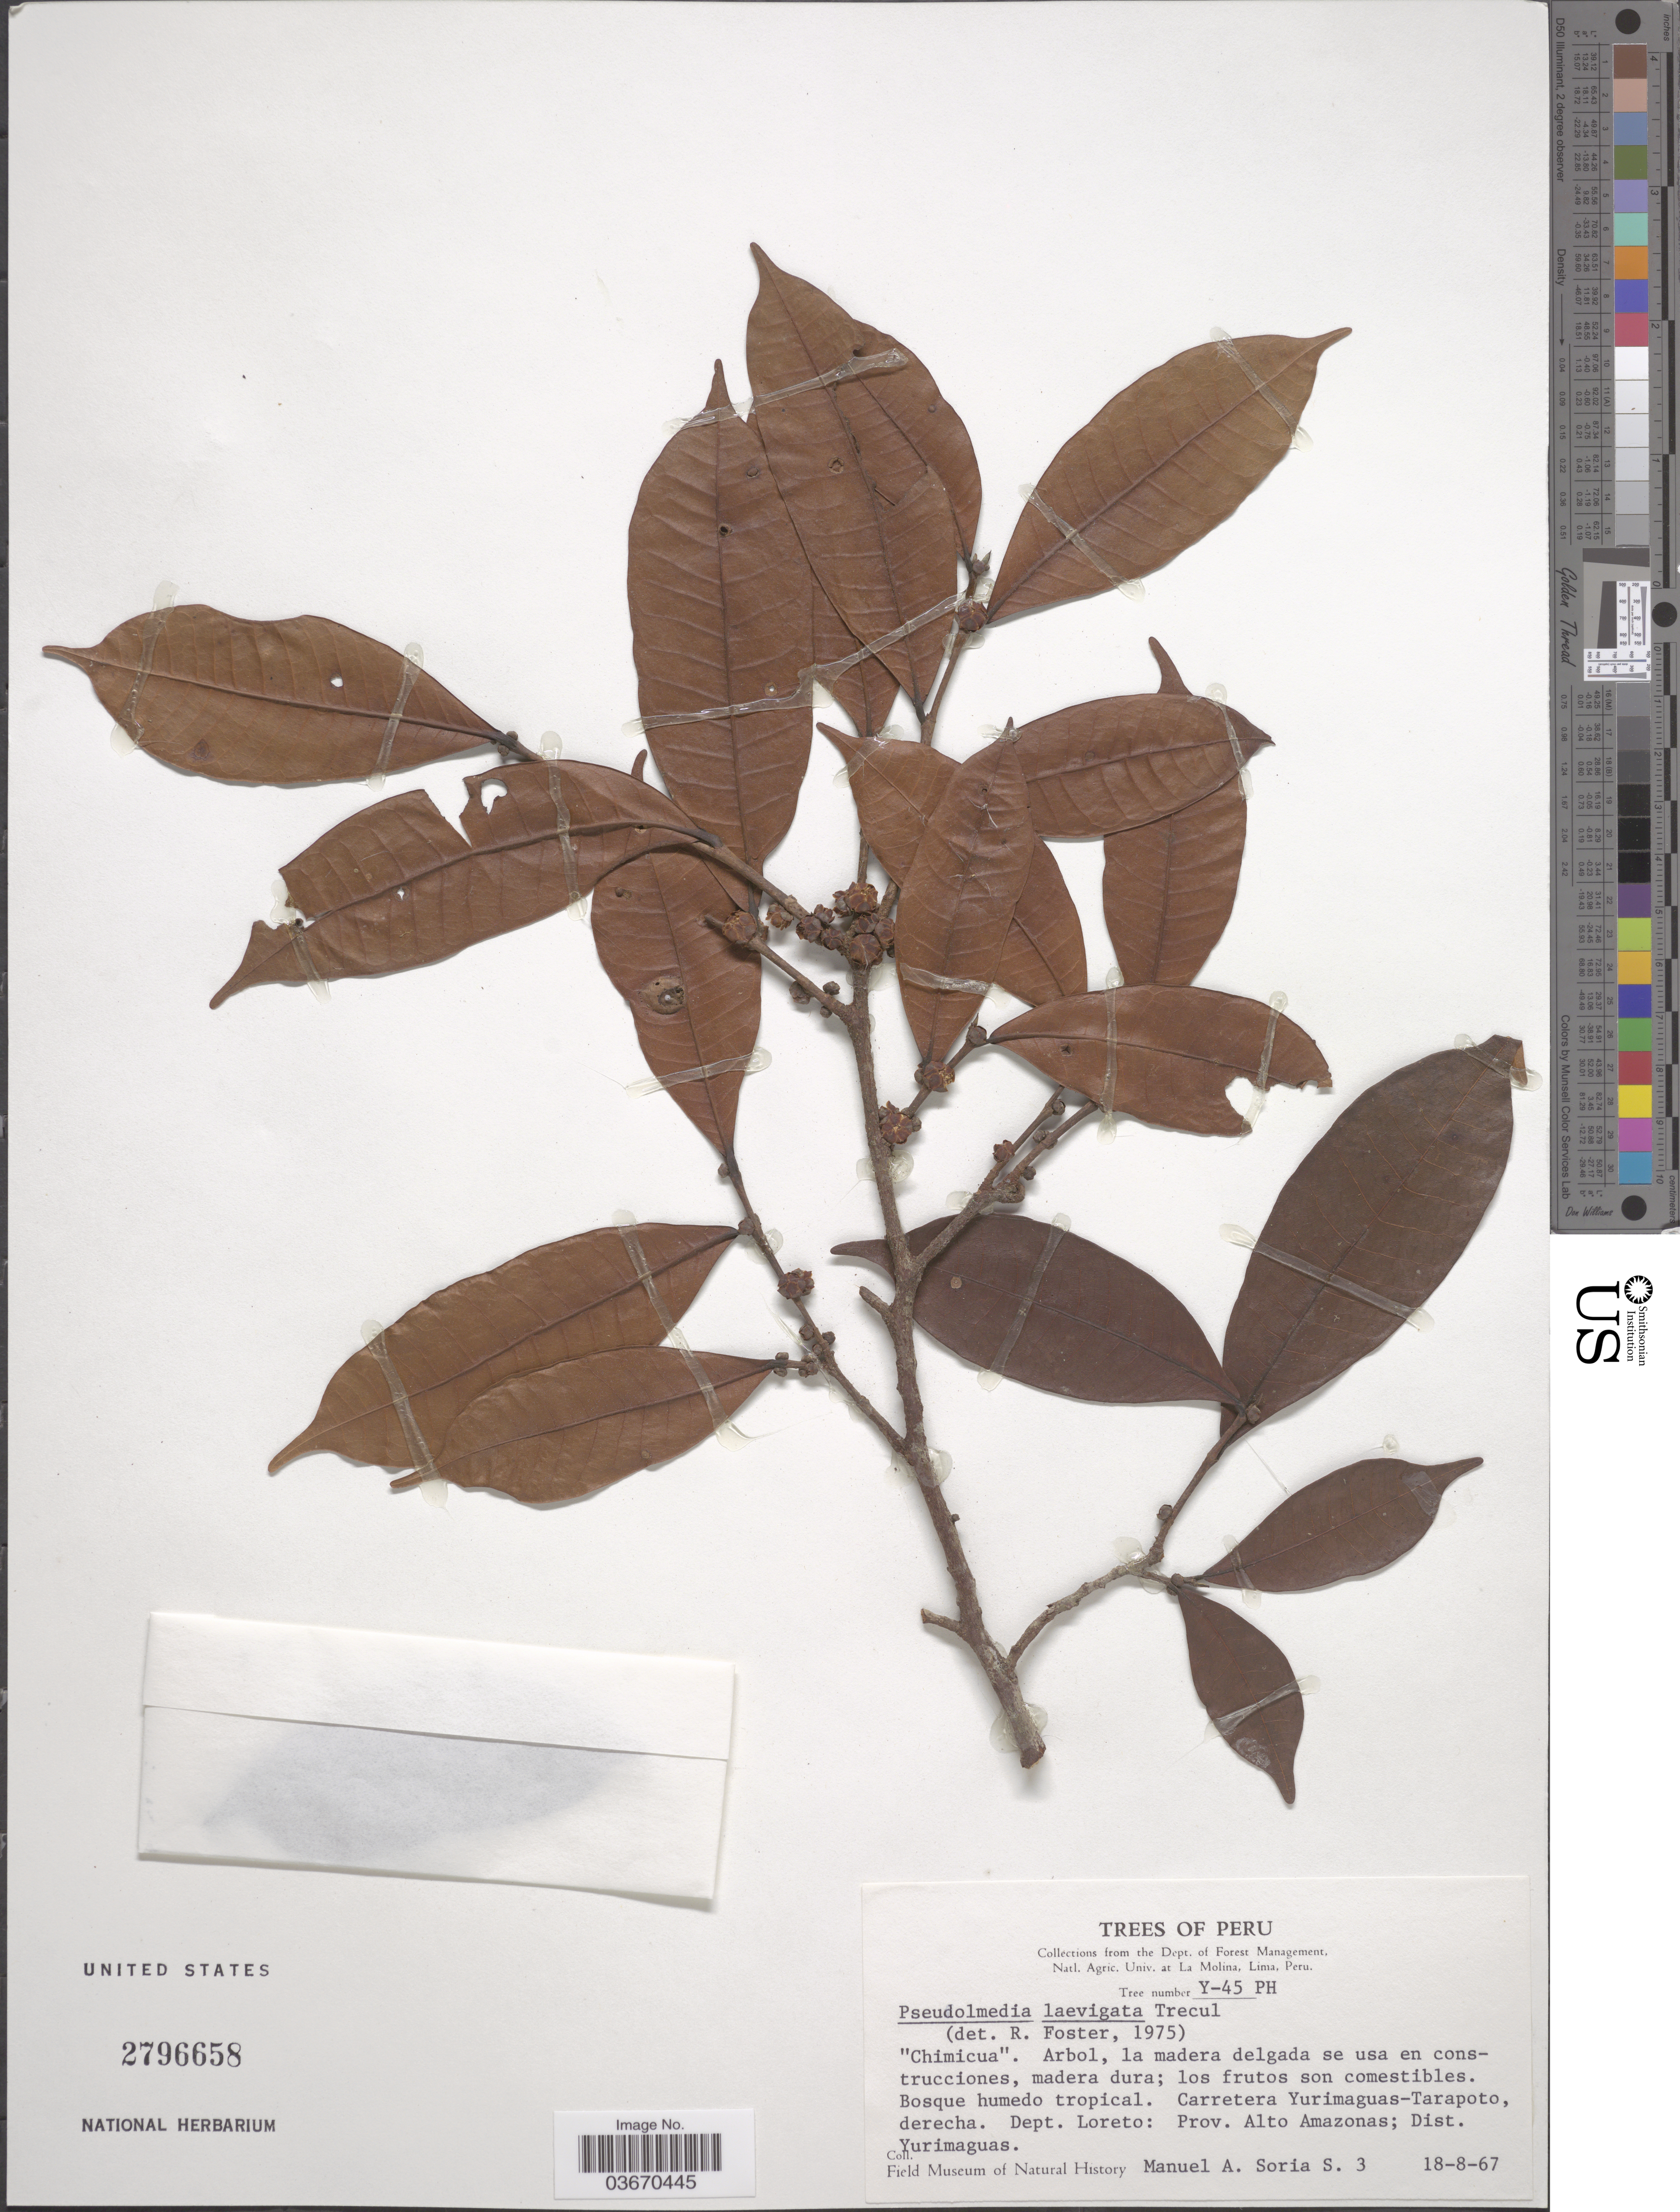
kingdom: Plantae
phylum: Tracheophyta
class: Magnoliopsida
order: Rosales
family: Moraceae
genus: Pseudolmedia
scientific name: Pseudolmedia laevigata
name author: Trécul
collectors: M. Soria S.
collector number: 3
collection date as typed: Transcribed d/m/y: 18/8/67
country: Peru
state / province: Loreto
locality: Carretera Yurimaguas-Tarapoto, derecha. Dept. Loreto: Prov. Alto Amazonas; Dist. Yurimaguas.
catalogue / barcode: US 2796658